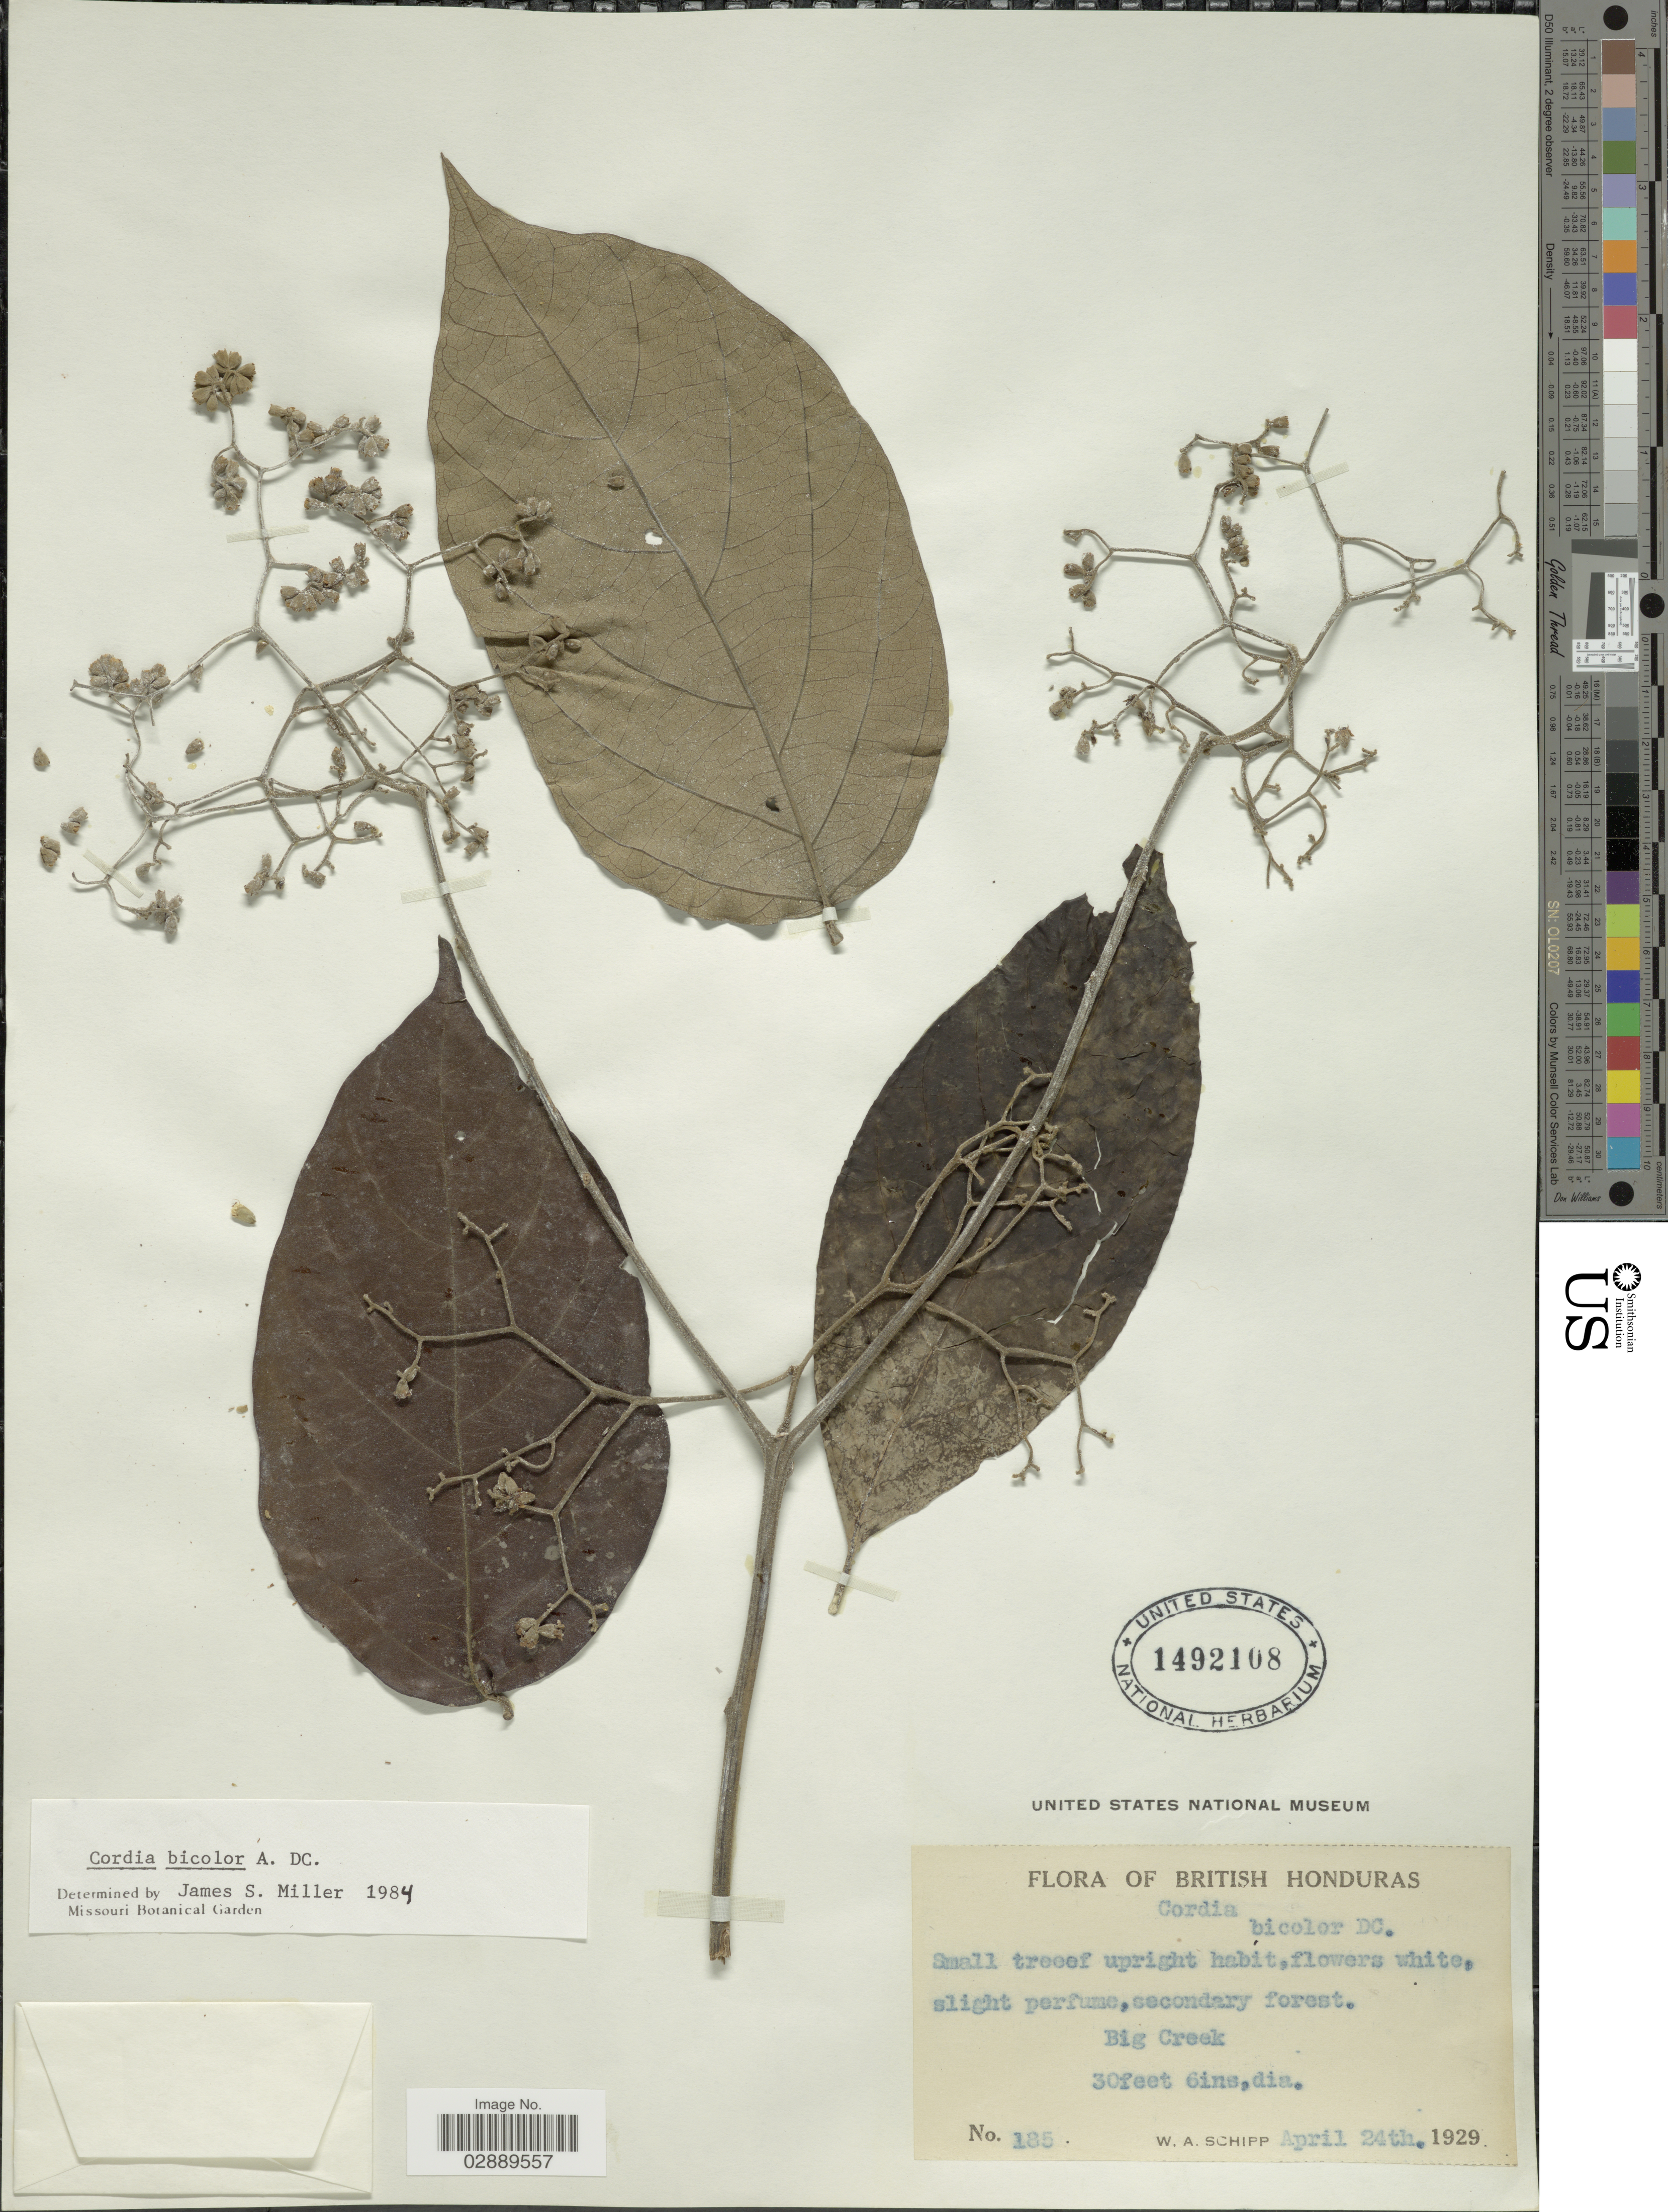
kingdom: Plantae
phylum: Tracheophyta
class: Magnoliopsida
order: Boraginales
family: Cordiaceae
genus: Cordia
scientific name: Cordia bicolor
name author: A. DC.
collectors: W. Schipp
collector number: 185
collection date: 1929-04-24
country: Belize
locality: British Honduras. Big Creek.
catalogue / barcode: US 1492108